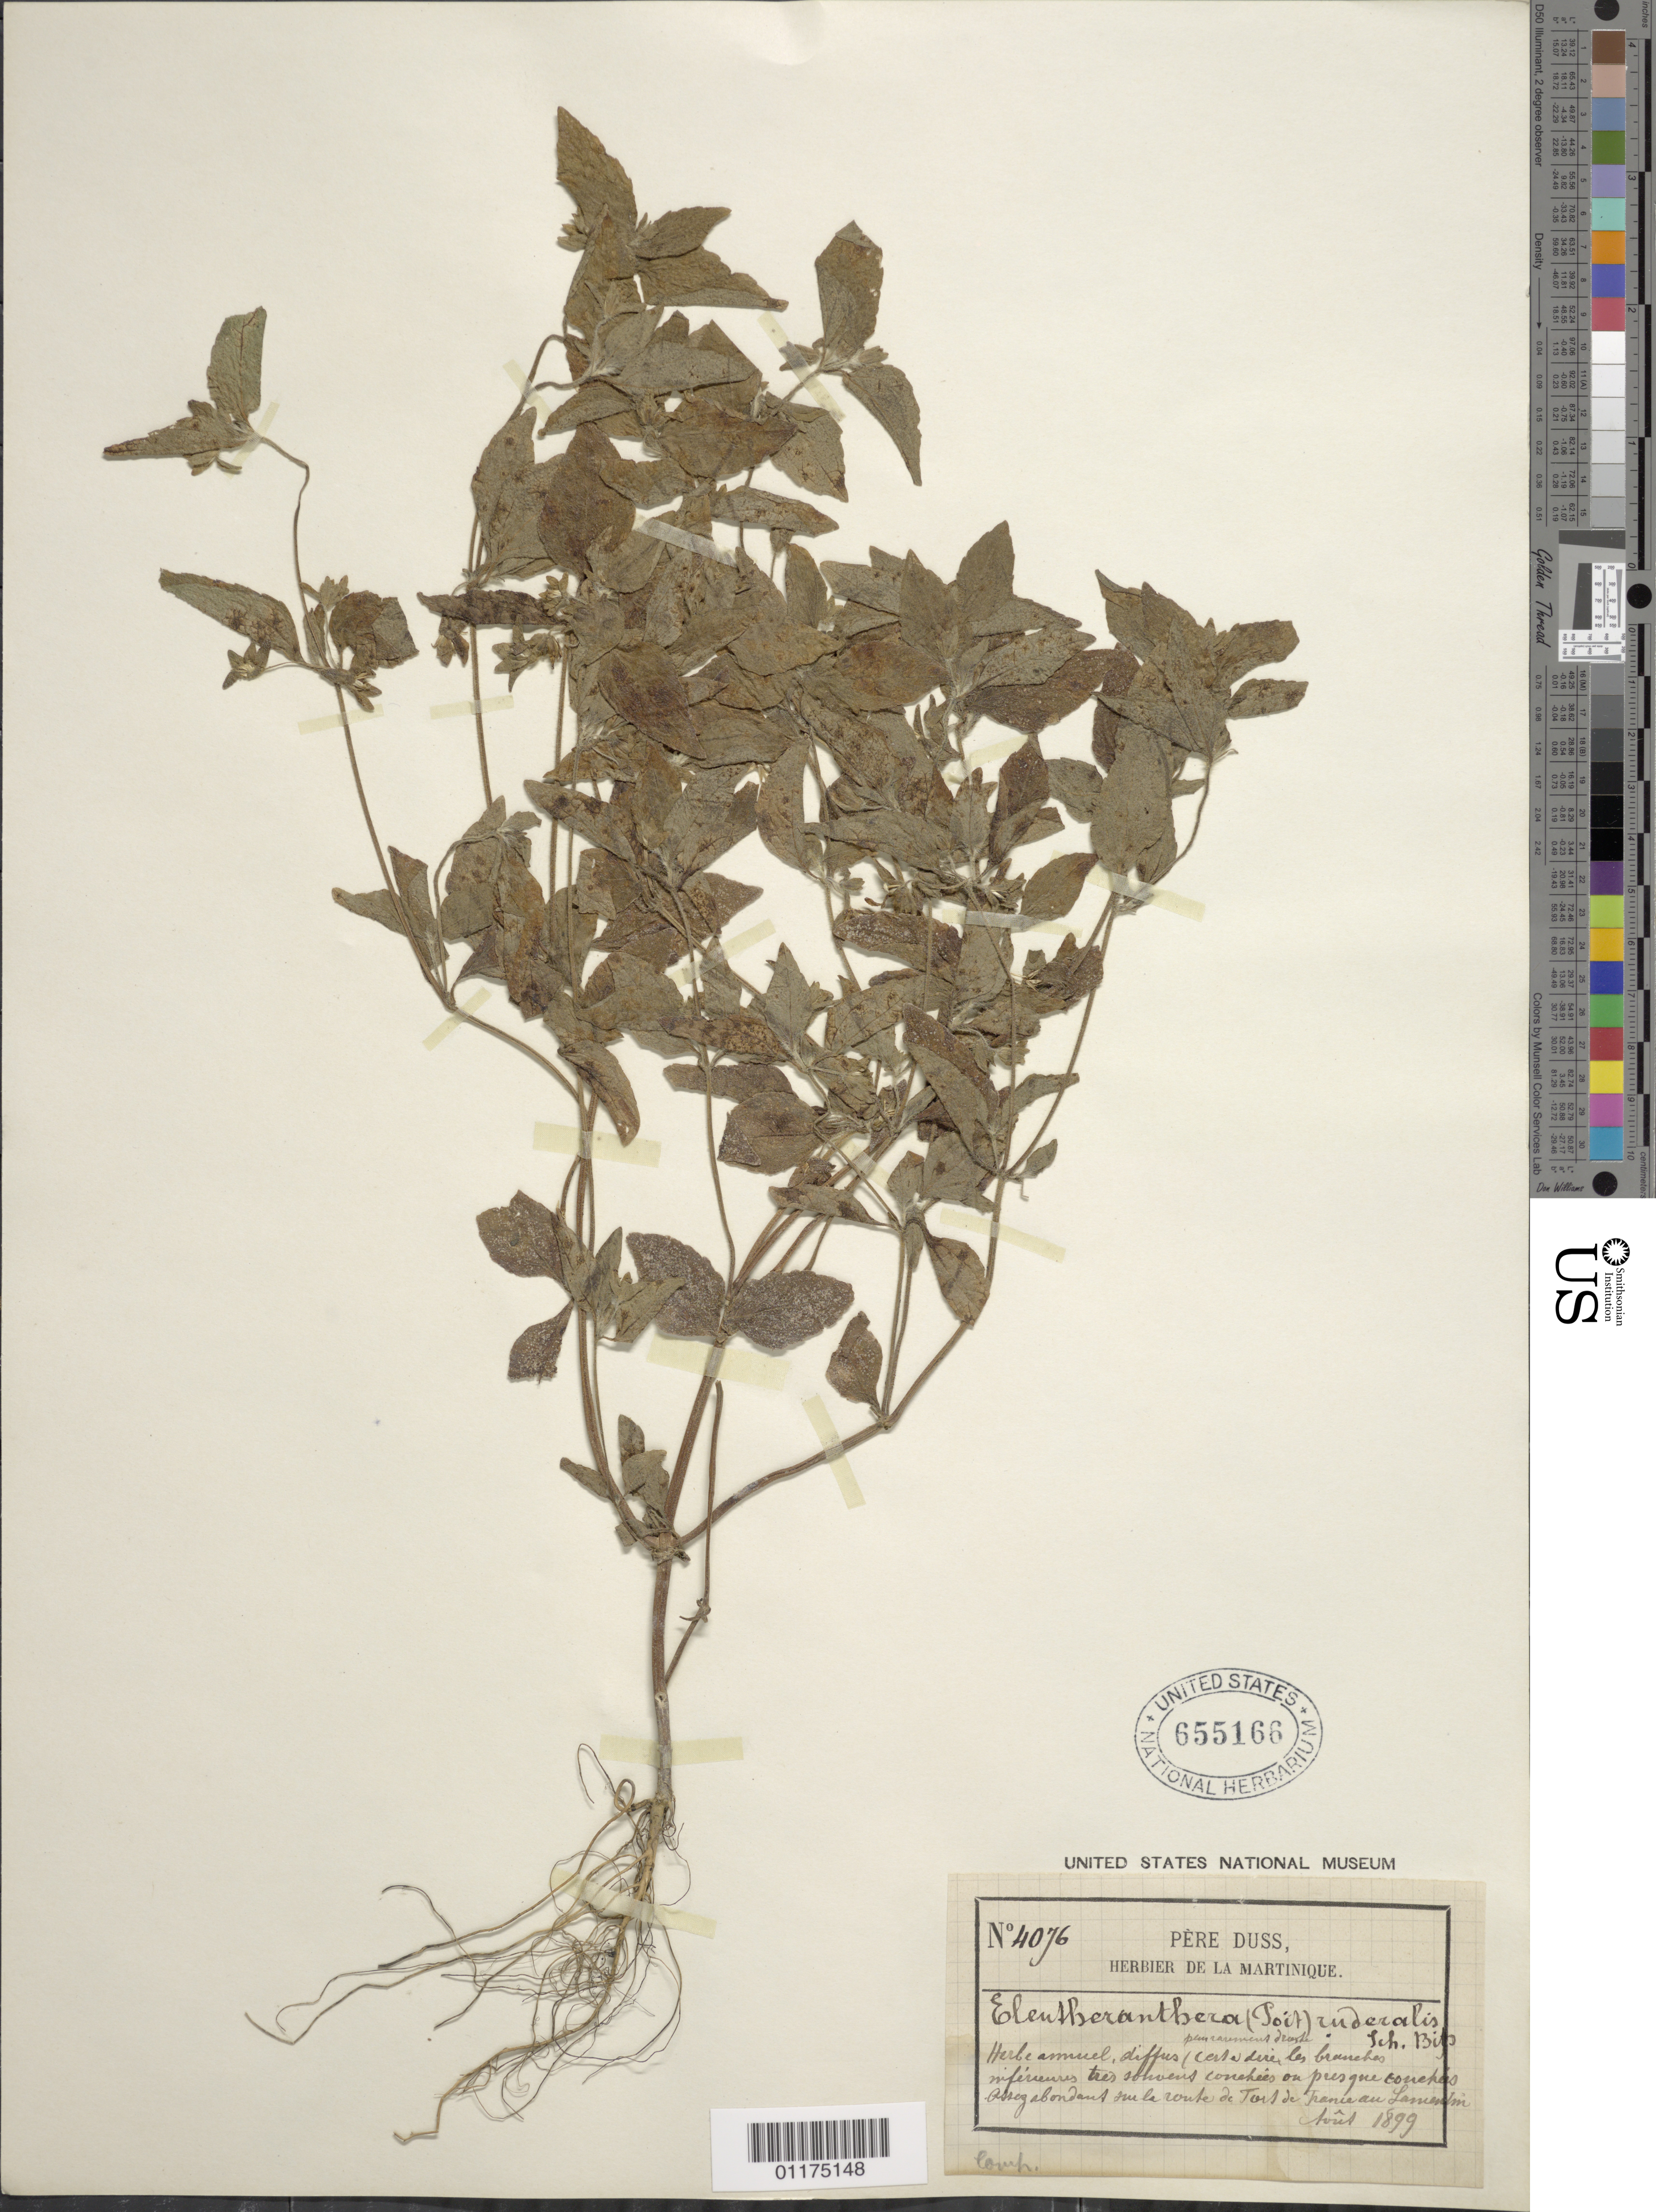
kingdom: Plantae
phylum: Tracheophyta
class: Magnoliopsida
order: Asterales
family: Asteraceae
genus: Eleutheranthera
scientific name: Eleutheranthera ruderalis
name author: (Sw.) Sch. Bip.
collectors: Père Duss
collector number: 4076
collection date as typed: Apr 1899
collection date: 1899-04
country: Martinique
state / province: Fort-de-France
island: Martinique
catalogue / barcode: US 655166